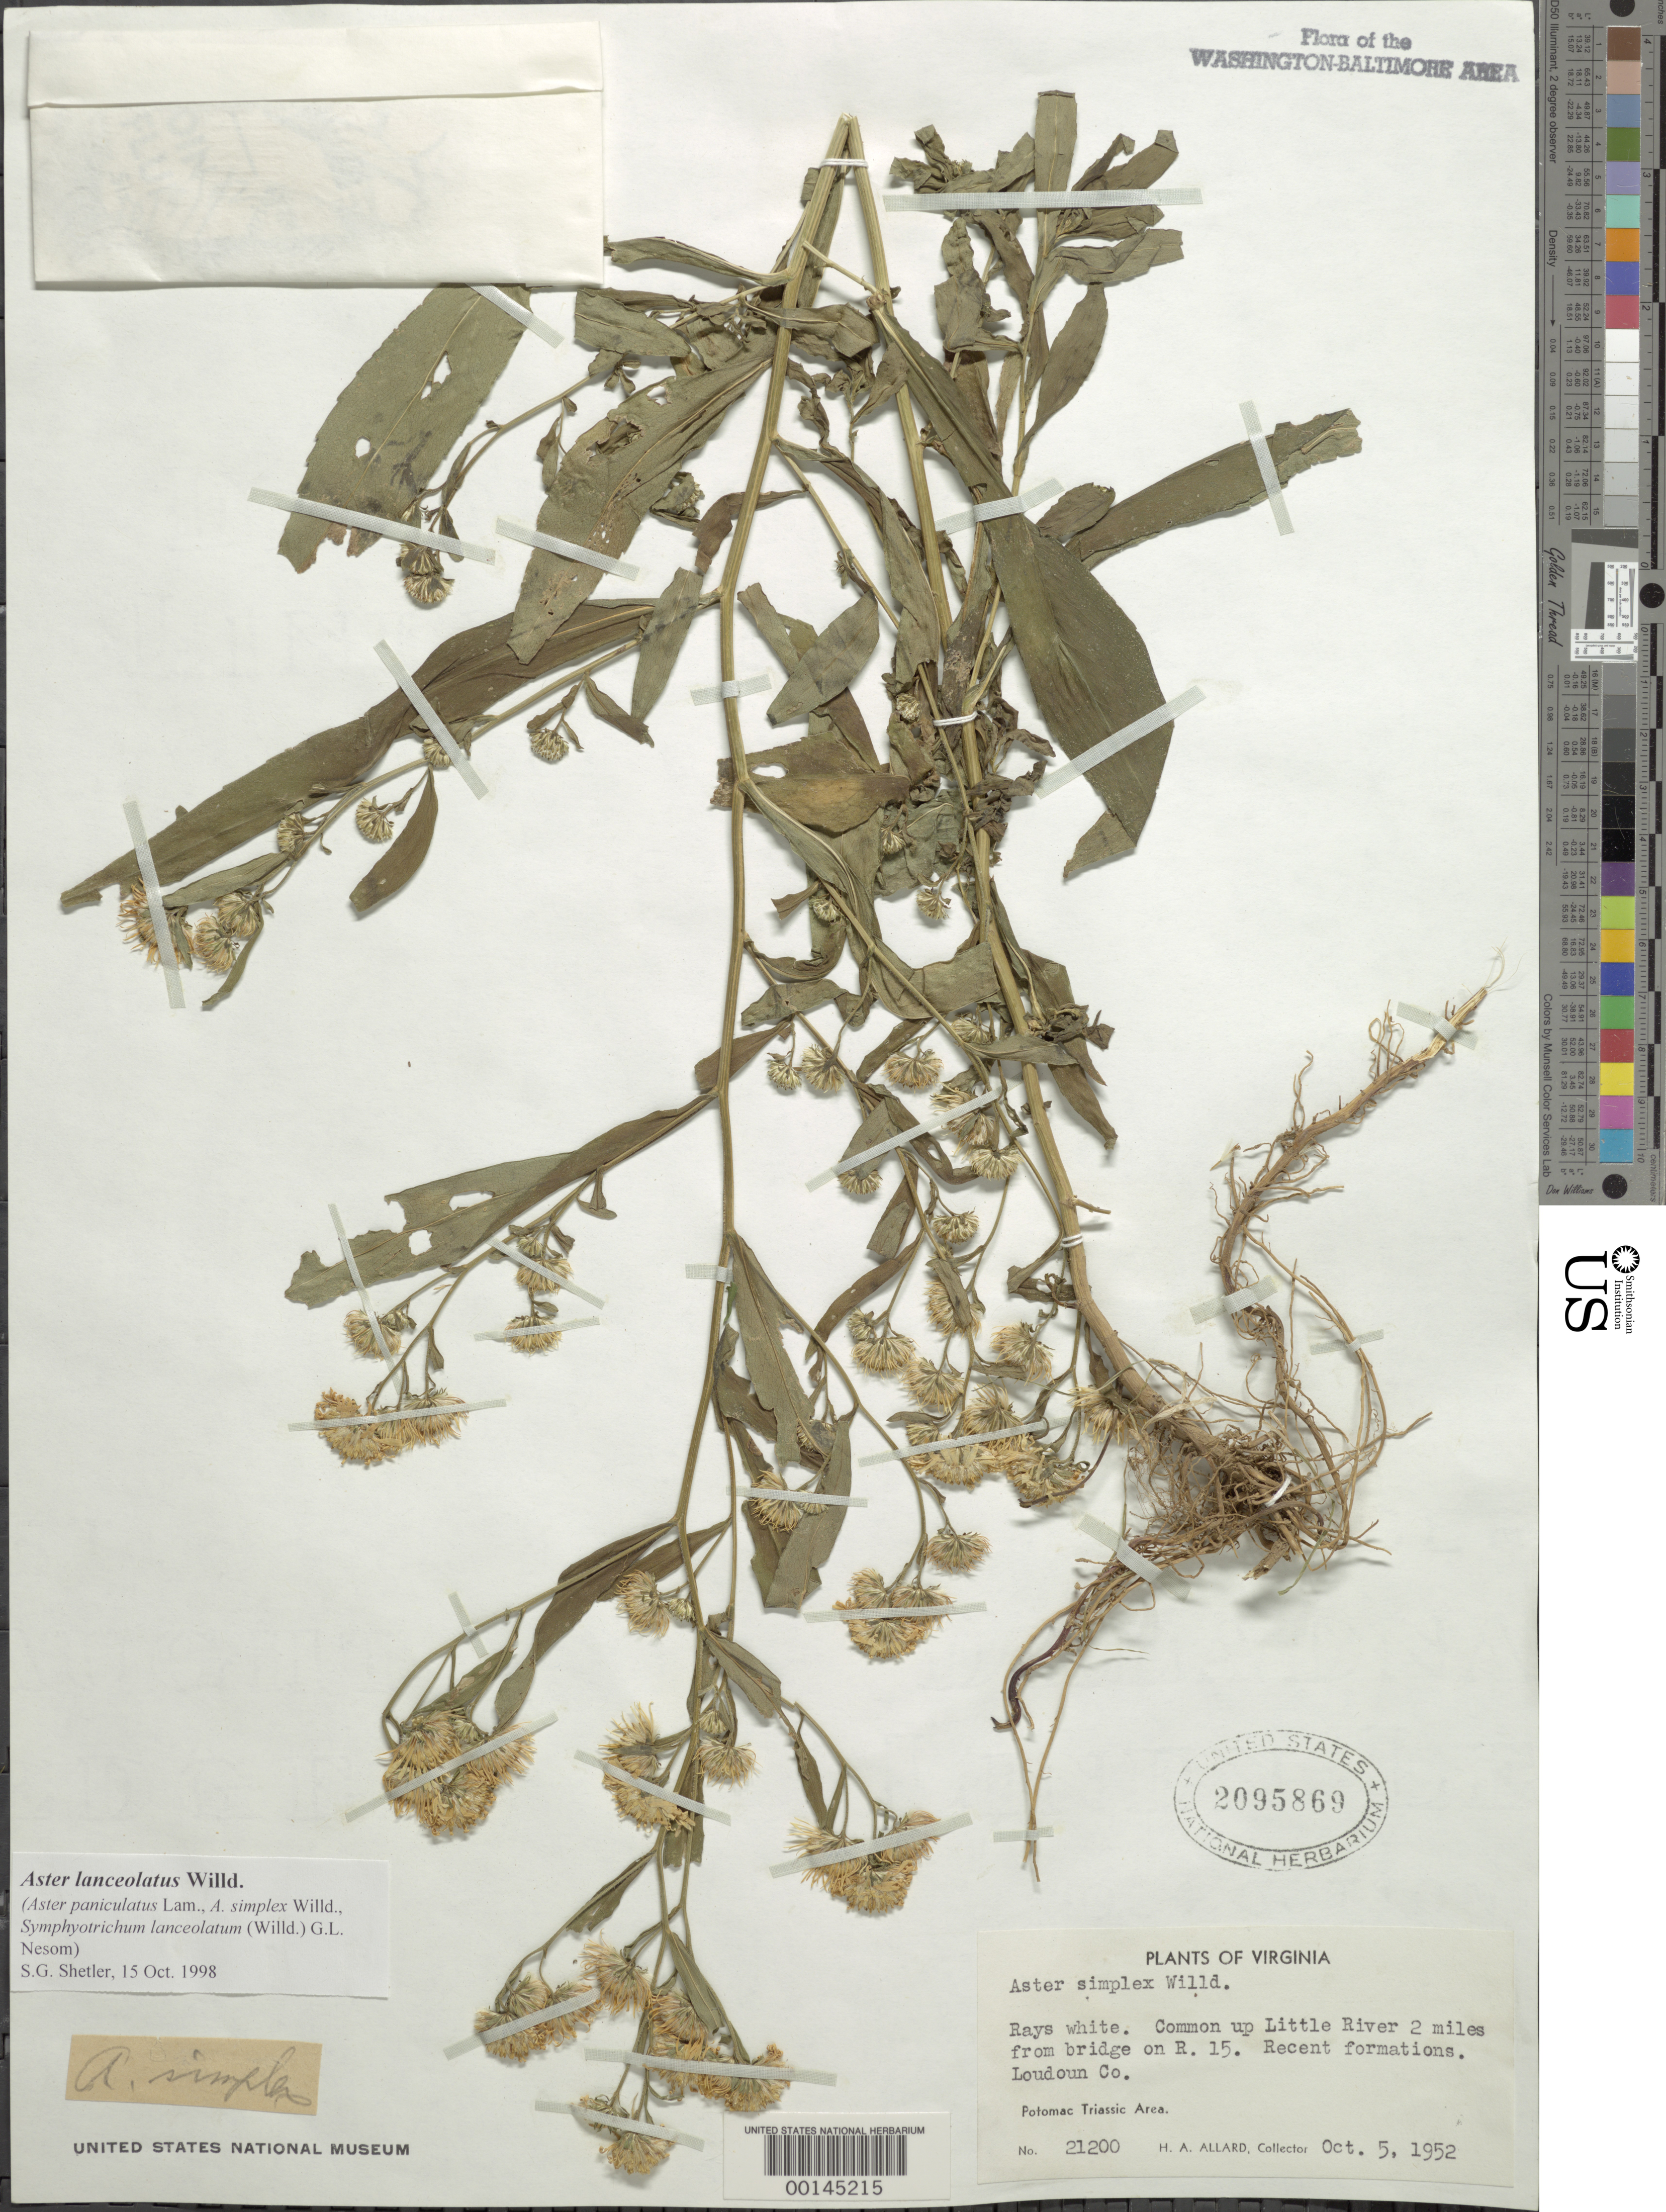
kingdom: Plantae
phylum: Tracheophyta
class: Magnoliopsida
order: Asterales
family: Asteraceae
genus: Symphyotrichum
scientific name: Symphyotrichum lanceolatum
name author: (Willd.) G.L. Nesom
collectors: H. A. Allard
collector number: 21200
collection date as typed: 05 Oct 1952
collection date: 1952-10-05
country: United States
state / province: Virginia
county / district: Loudoun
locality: Little River near Bridge on Rt. 15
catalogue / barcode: US 2095869